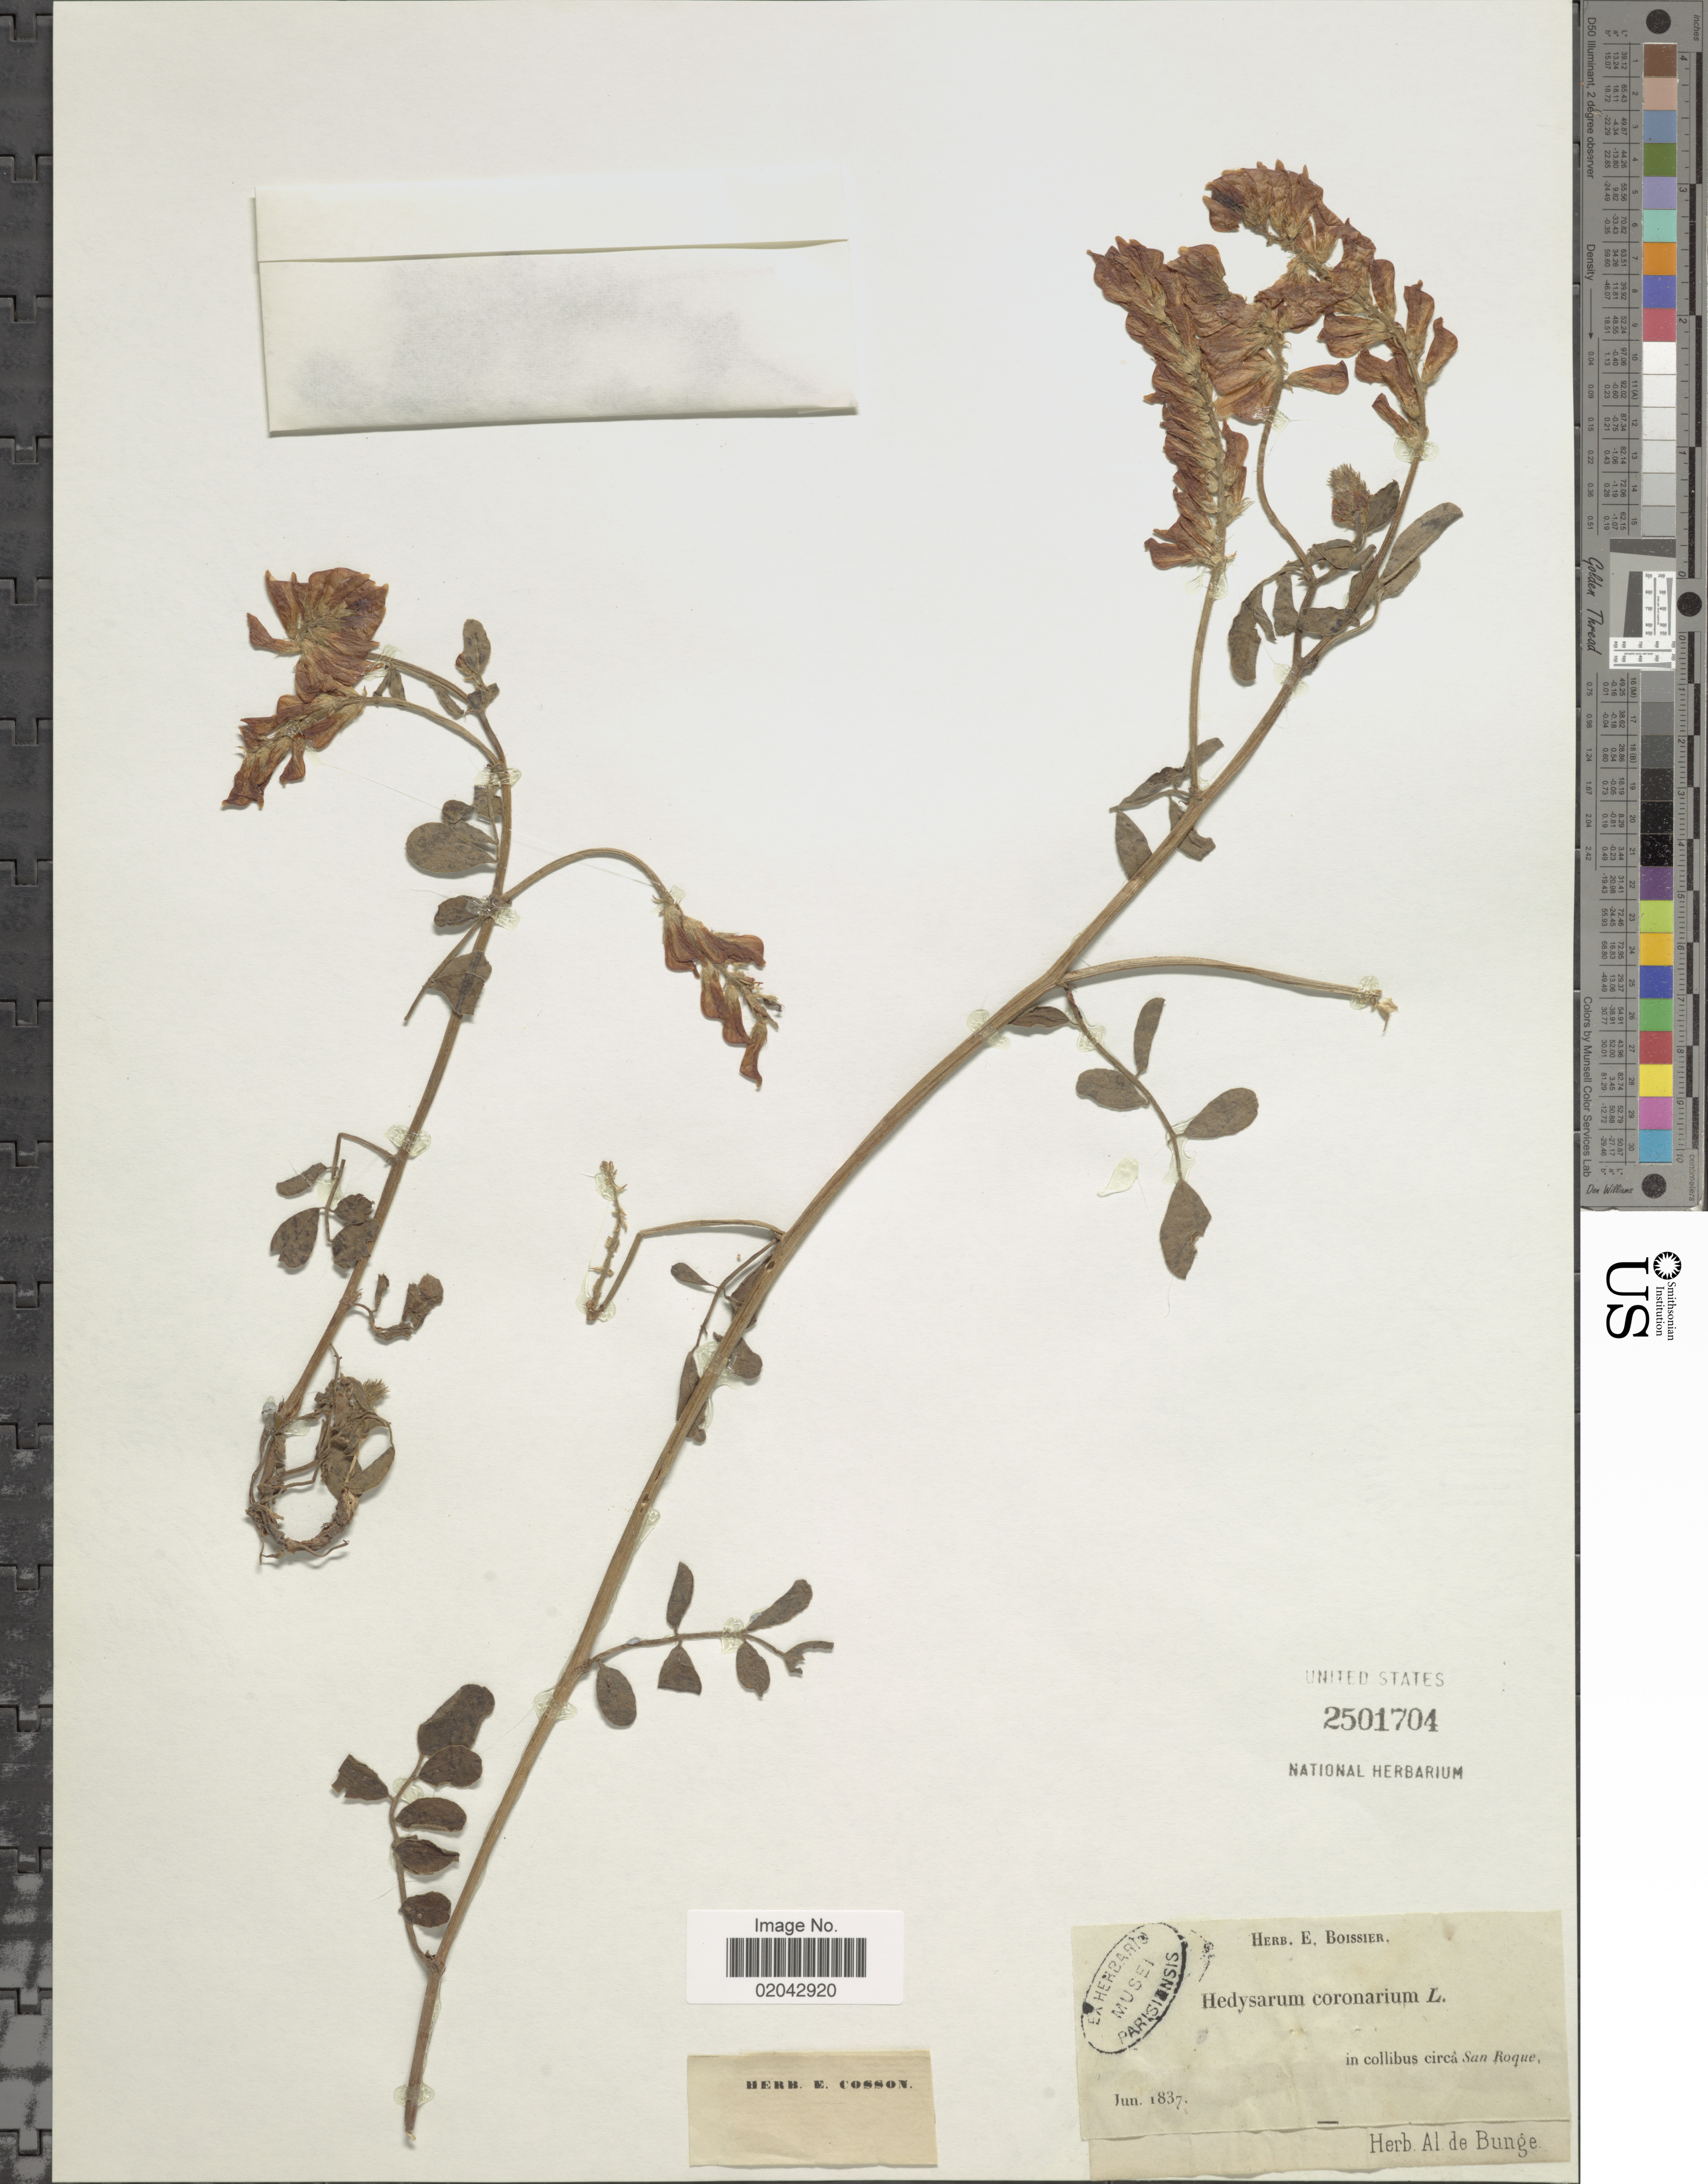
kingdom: Plantae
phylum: Tracheophyta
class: Magnoliopsida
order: Fabales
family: Fabaceae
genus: Sulla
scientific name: Sulla coronaria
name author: (L.) B.H.Choi & H. Ohashi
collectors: ex herb. E. Boissier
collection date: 1837-06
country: Spain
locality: In collibus circa San Roque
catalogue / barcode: US 2501704